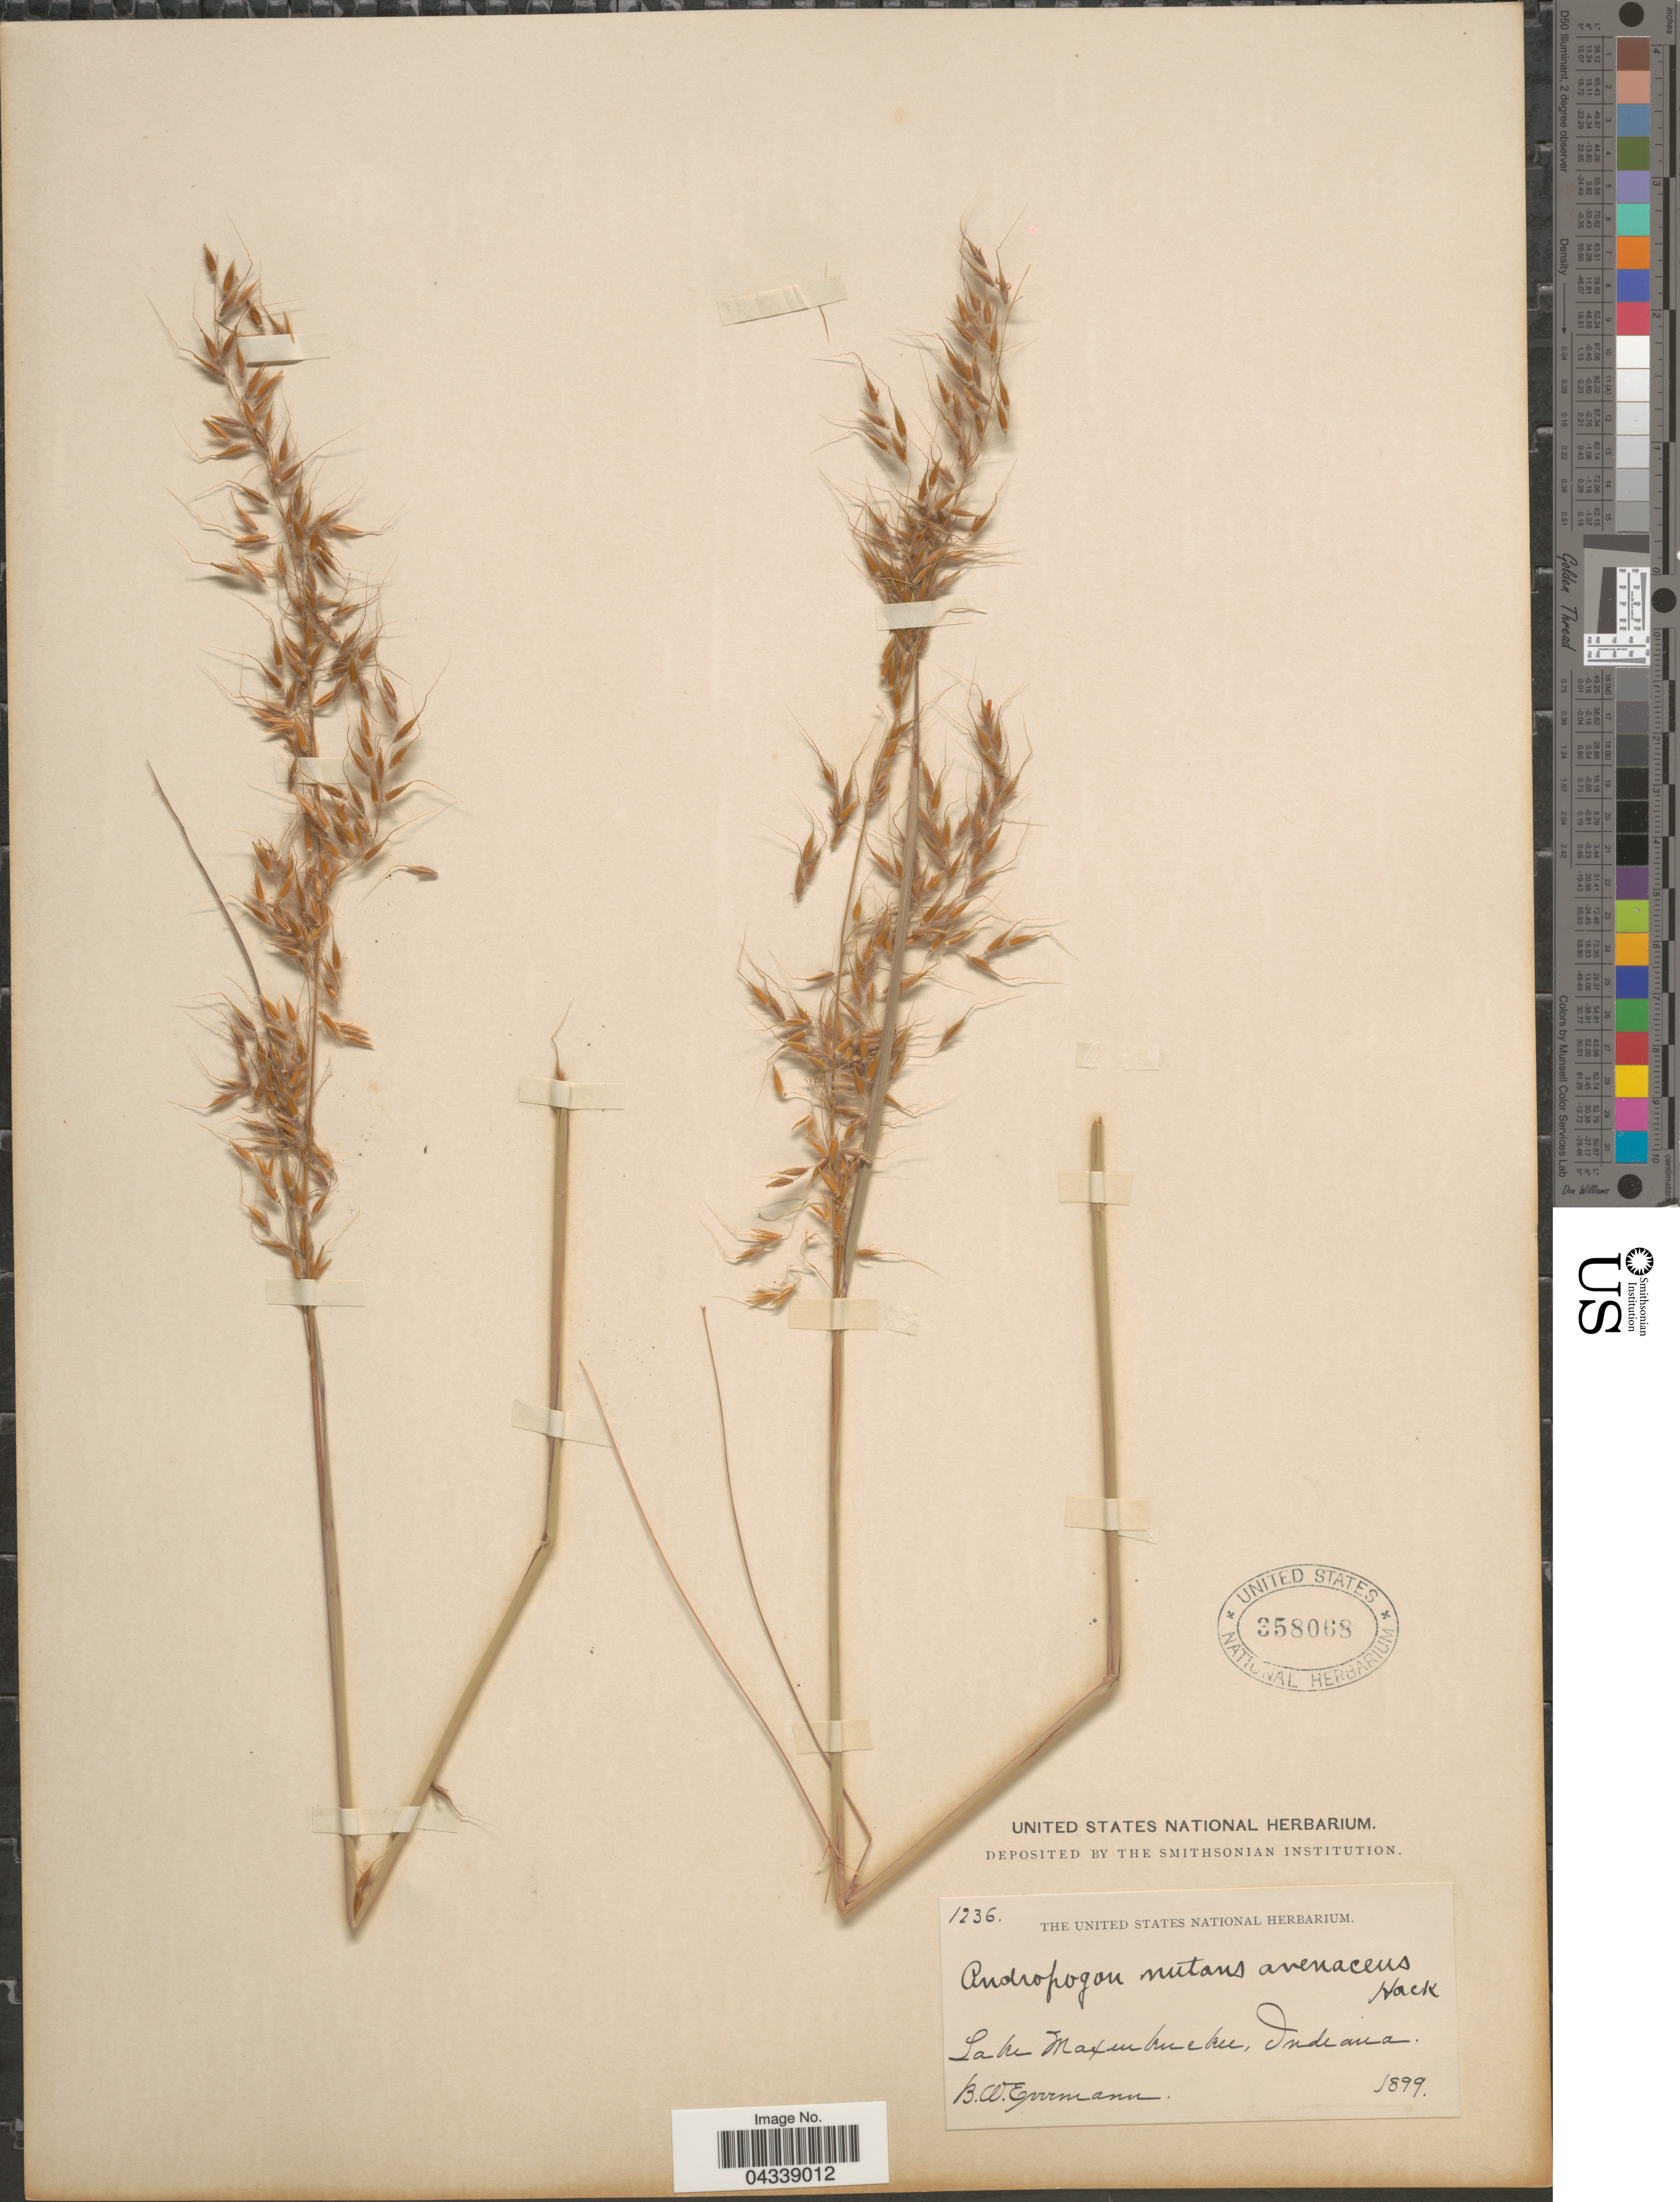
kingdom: Plantae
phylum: Tracheophyta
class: Liliopsida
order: Poales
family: Poaceae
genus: Sorghastrum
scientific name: Sorghastrum nutans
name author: (L.) Nash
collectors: B. W. Evermann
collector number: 1236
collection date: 1899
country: United States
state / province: Indiana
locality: Lake Maxinkuckee.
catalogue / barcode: US 358068